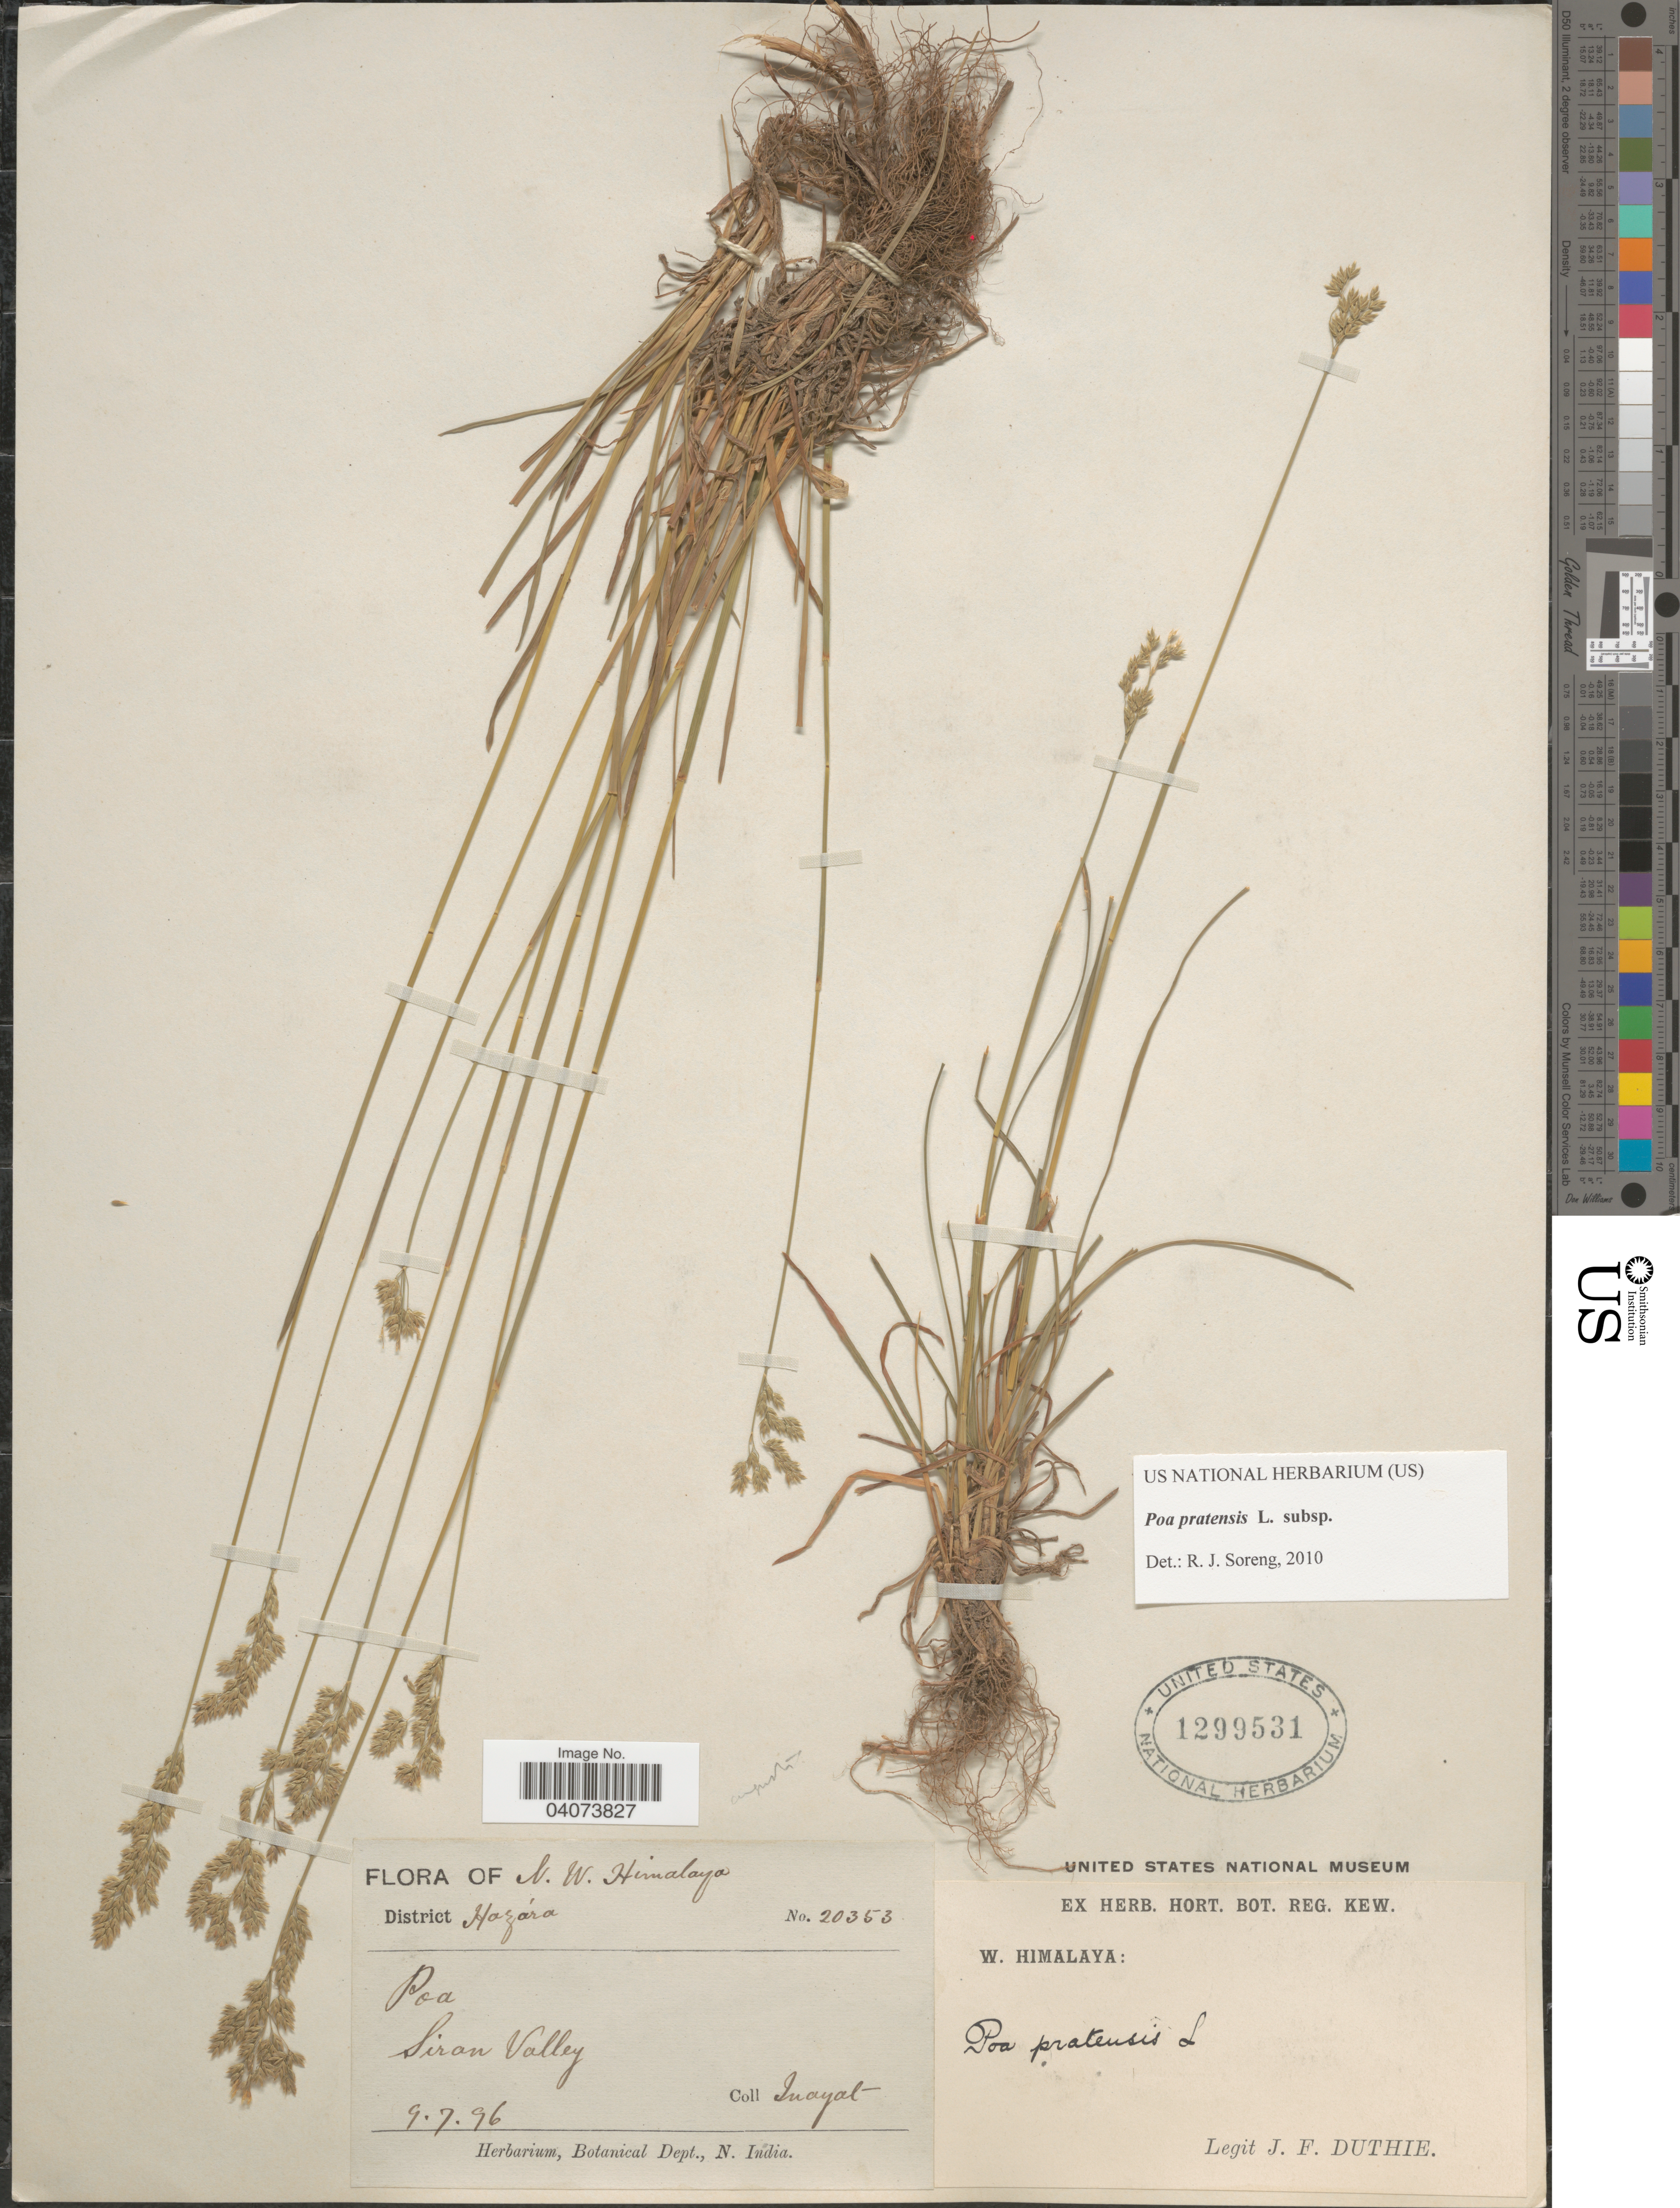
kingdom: Plantae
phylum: Tracheophyta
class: Liliopsida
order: Poales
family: Poaceae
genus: Poa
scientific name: Poa pratensis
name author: L.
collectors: J. F. Duthie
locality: W. Himalaya.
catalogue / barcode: US 1299531-2